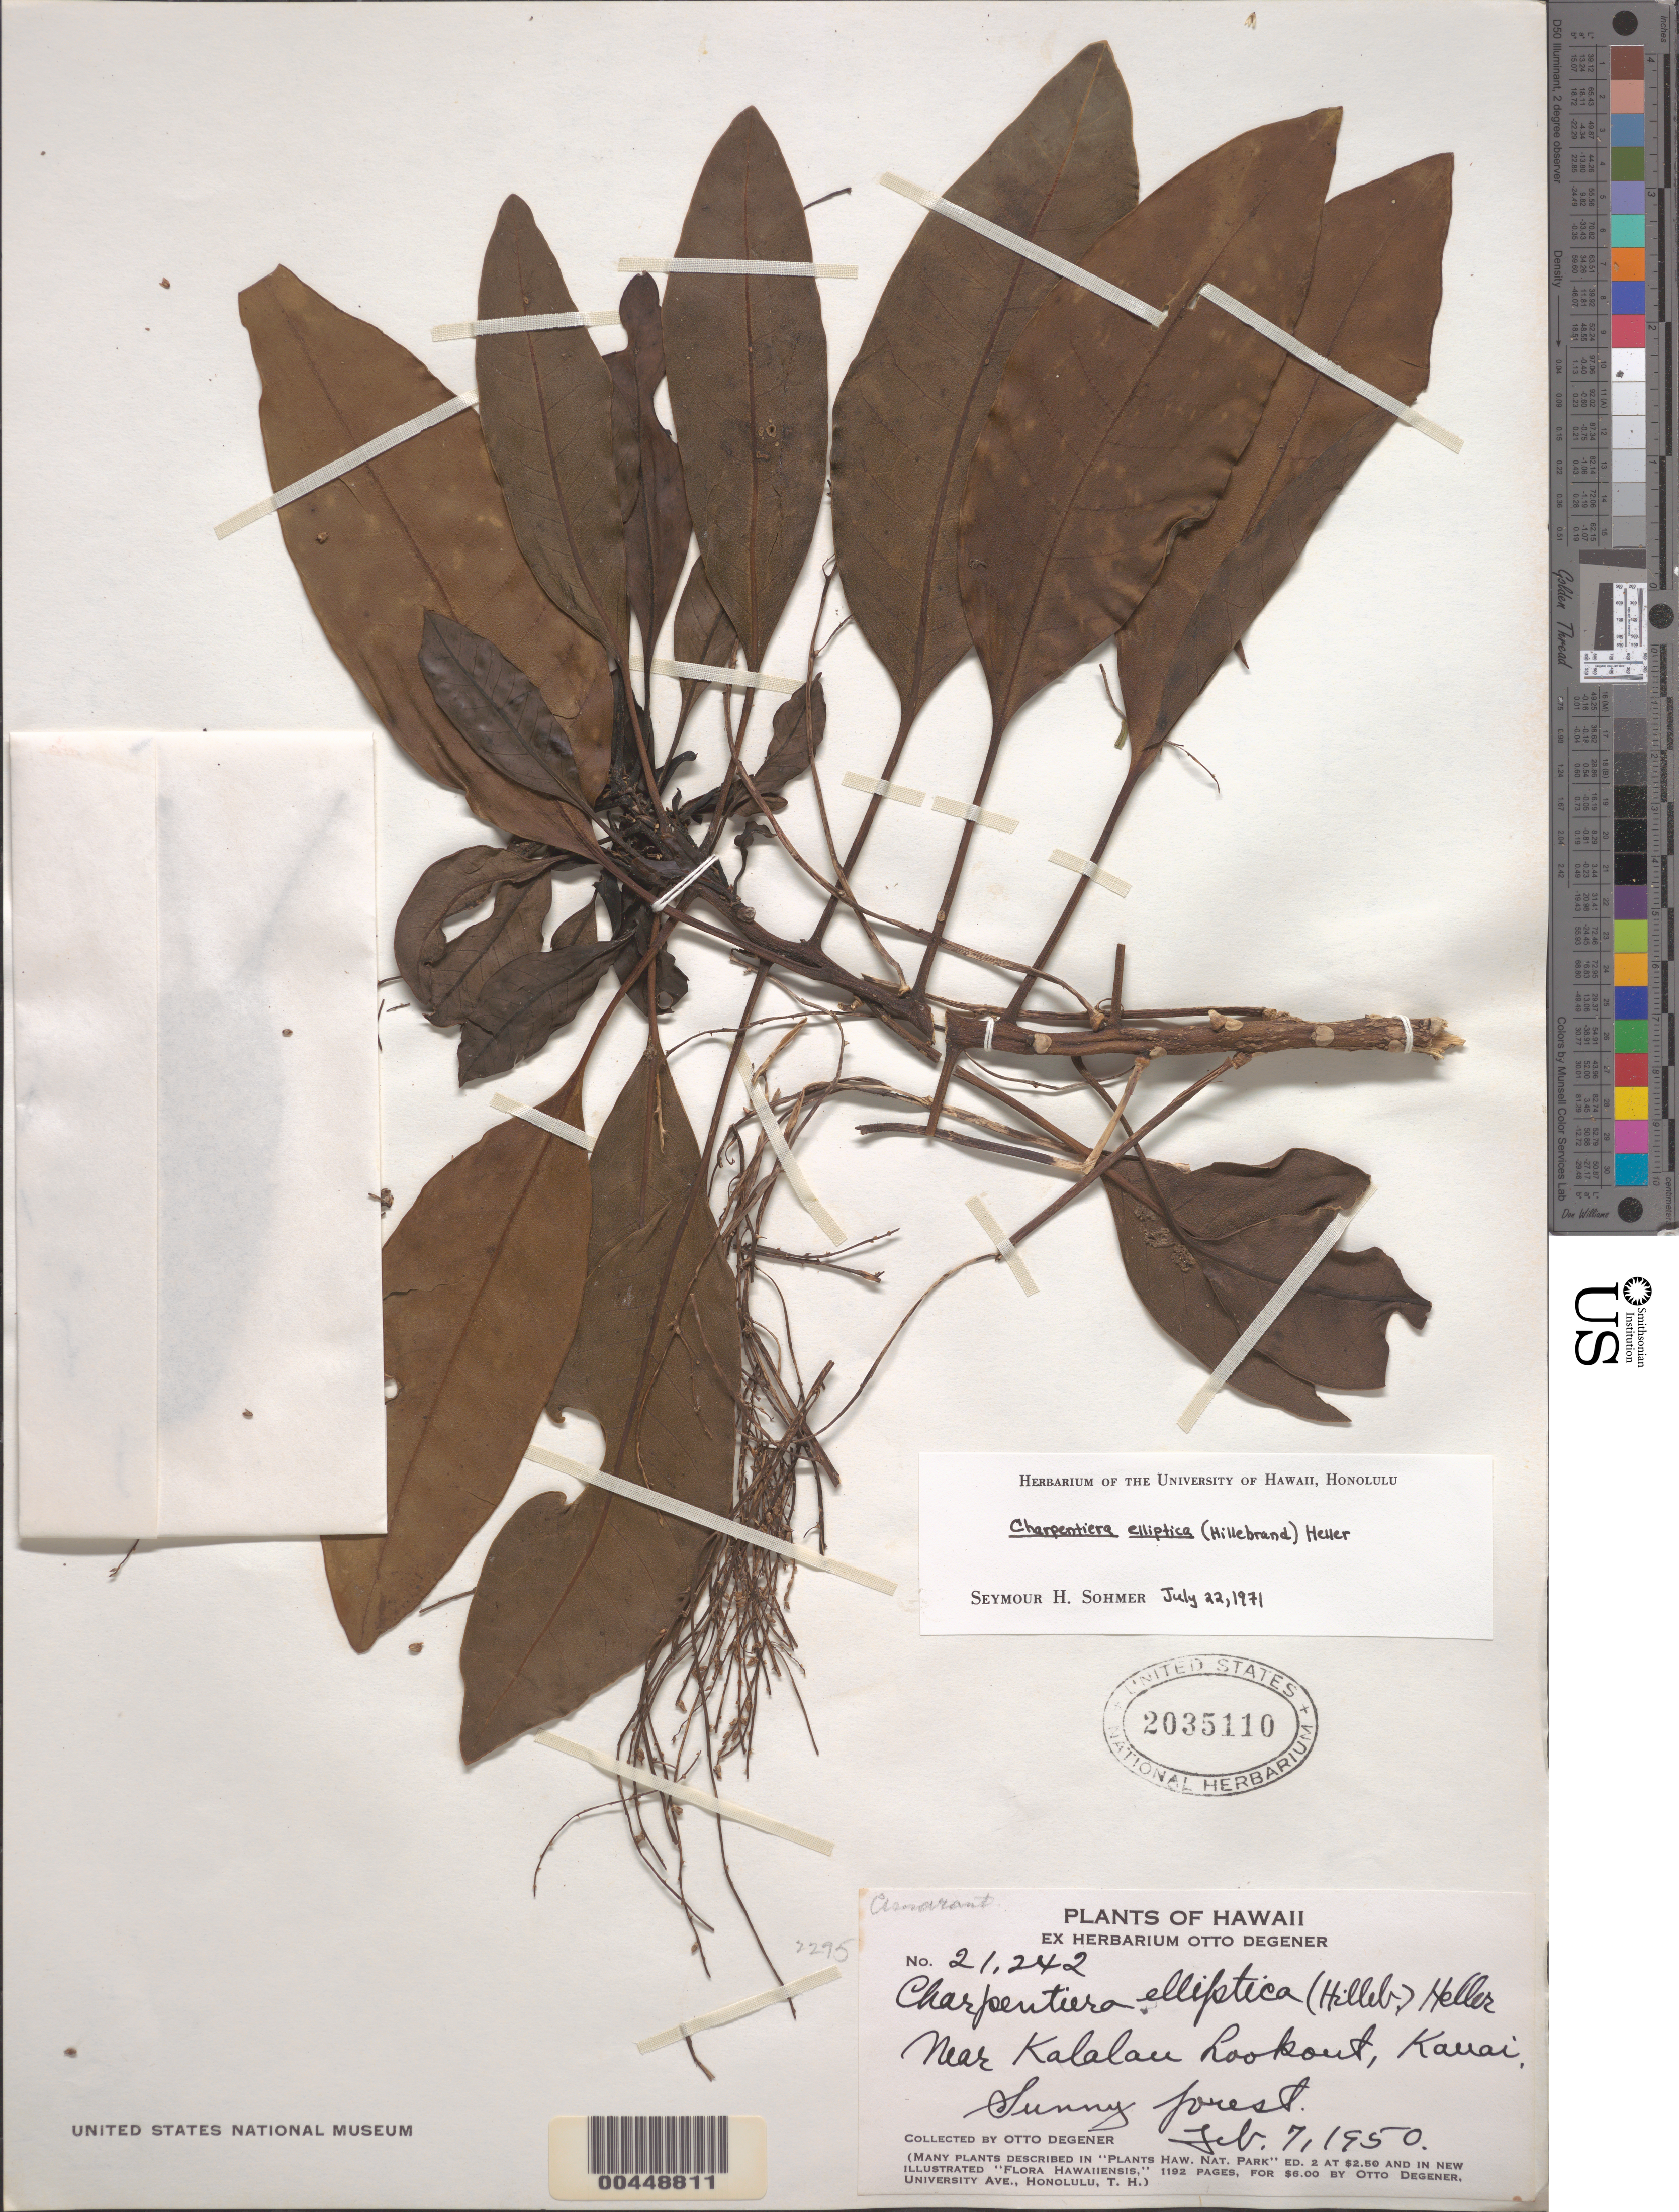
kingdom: Plantae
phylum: Tracheophyta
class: Magnoliopsida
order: Caryophyllales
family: Amaranthaceae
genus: Charpentiera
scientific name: Charpentiera elliptica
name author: (Hillebr.) A. Heller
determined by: Sohmer, S. H.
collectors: O. Degener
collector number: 21242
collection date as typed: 7 Feb 1950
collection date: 1950-02-07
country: United States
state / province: Hawaii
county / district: Kauai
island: Kaua'i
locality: Near Kalalau Lookout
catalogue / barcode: US 2035110